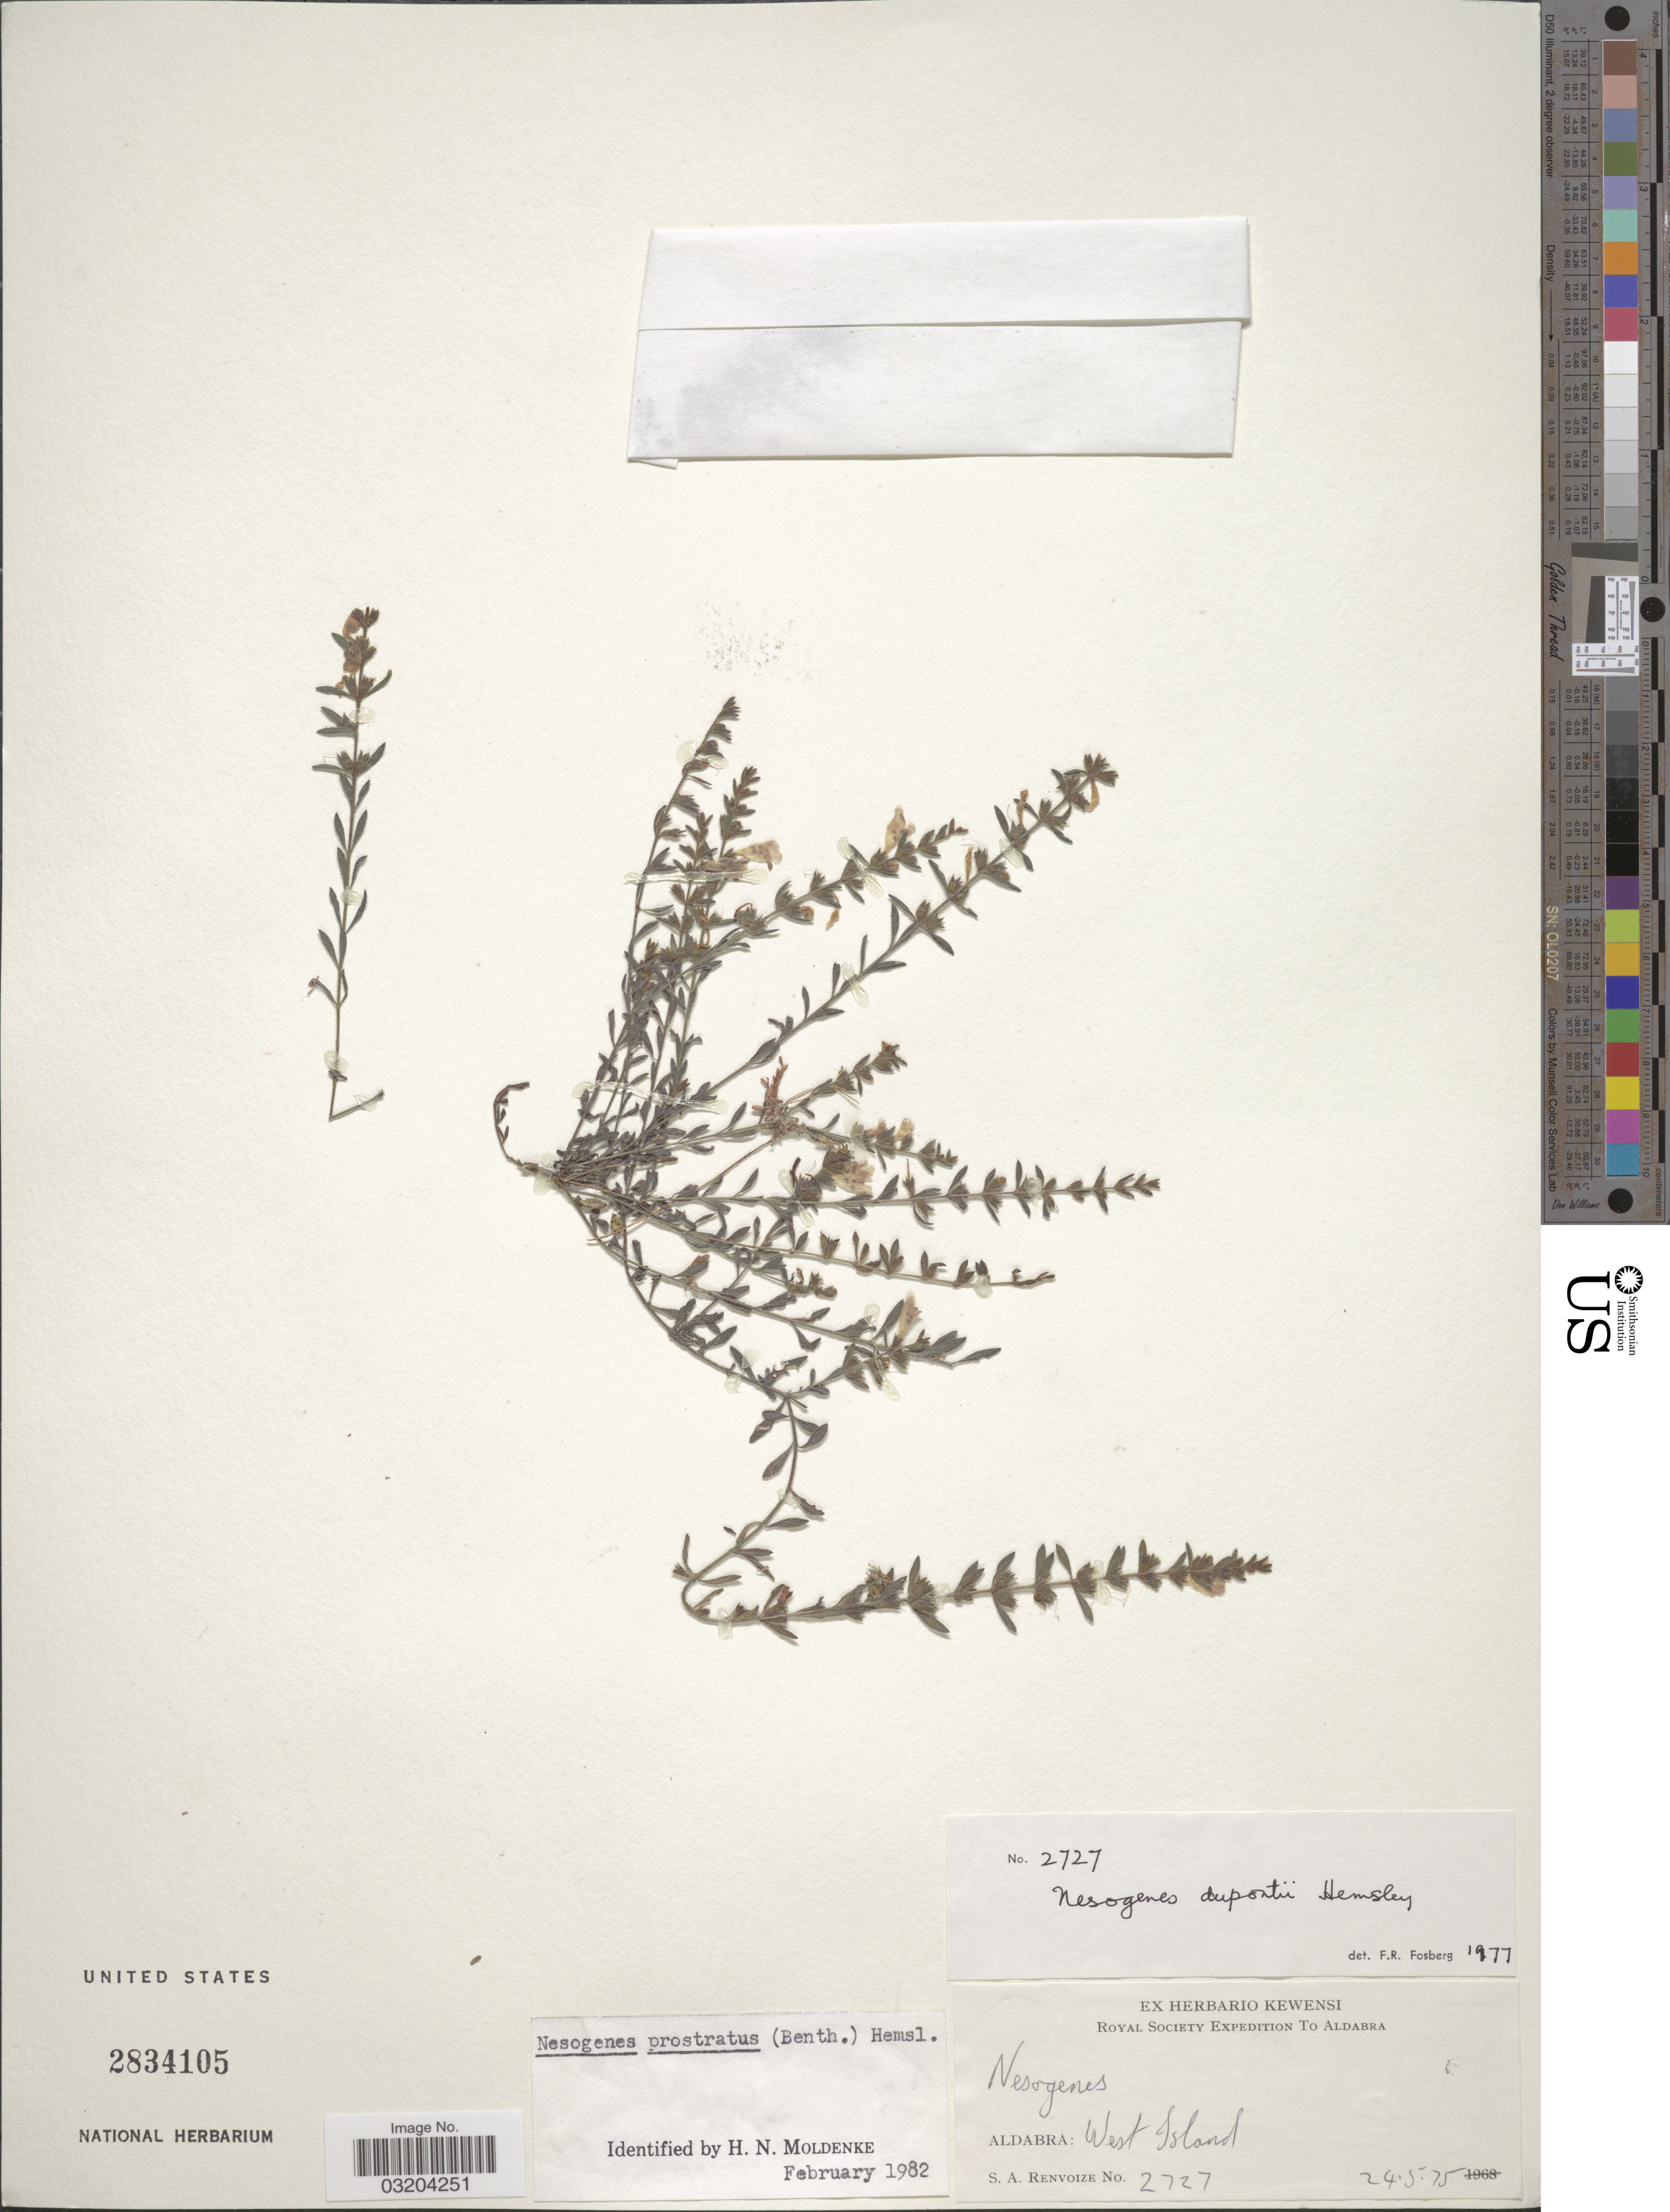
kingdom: Plantae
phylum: Tracheophyta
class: Magnoliopsida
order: Lamiales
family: Orobanchaceae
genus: Nesogenes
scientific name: Nesogenes prostrata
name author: (Benth.) Hemsl.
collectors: S. A. Renvoize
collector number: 2727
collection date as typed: Transcribed d/m/y: 24/5/75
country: Seychelles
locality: Aldabra: West Island.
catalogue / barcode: US 2834105